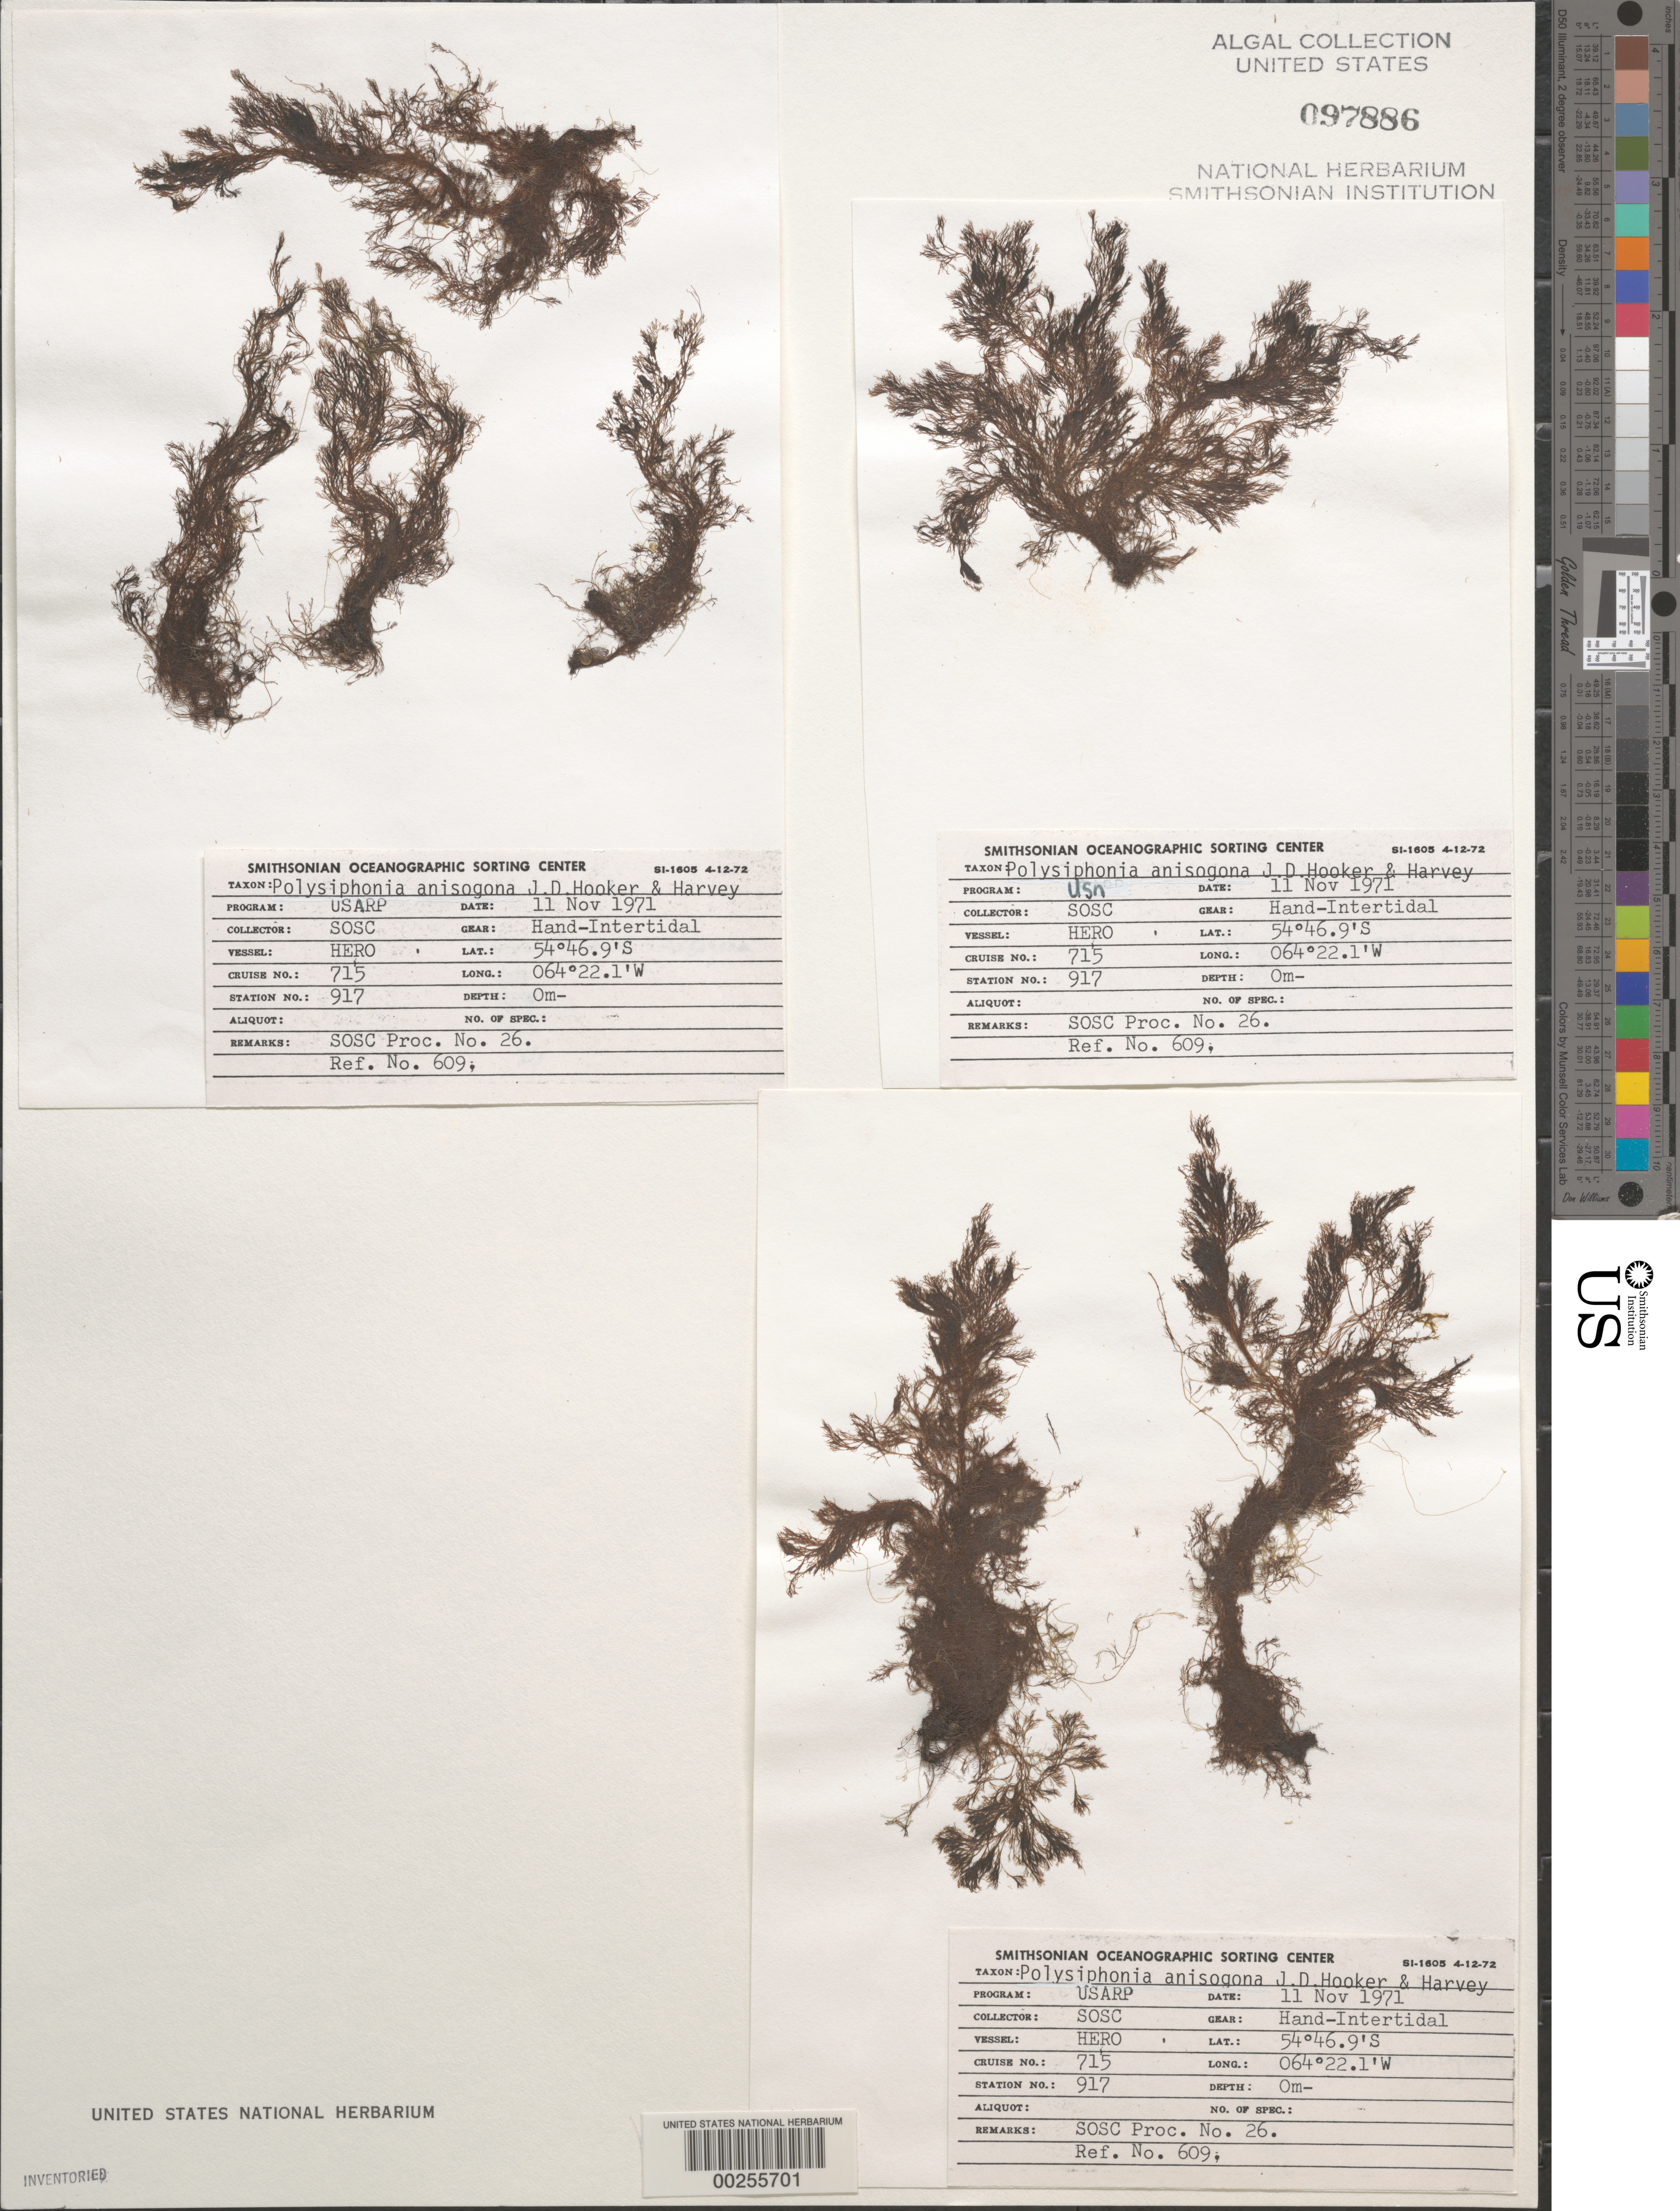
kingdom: Plantae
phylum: Rhodophyta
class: Florideophyceae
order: Ceramiales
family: Rhodomelaceae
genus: Polysiphonia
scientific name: Polysiphonia anisogona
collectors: SOSC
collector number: Station 917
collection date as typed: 11 Nov 1971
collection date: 1971-11-11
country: Argentina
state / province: Tierra del Fuego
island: Isla de los Estados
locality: Puerto Parry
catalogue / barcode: US 97886